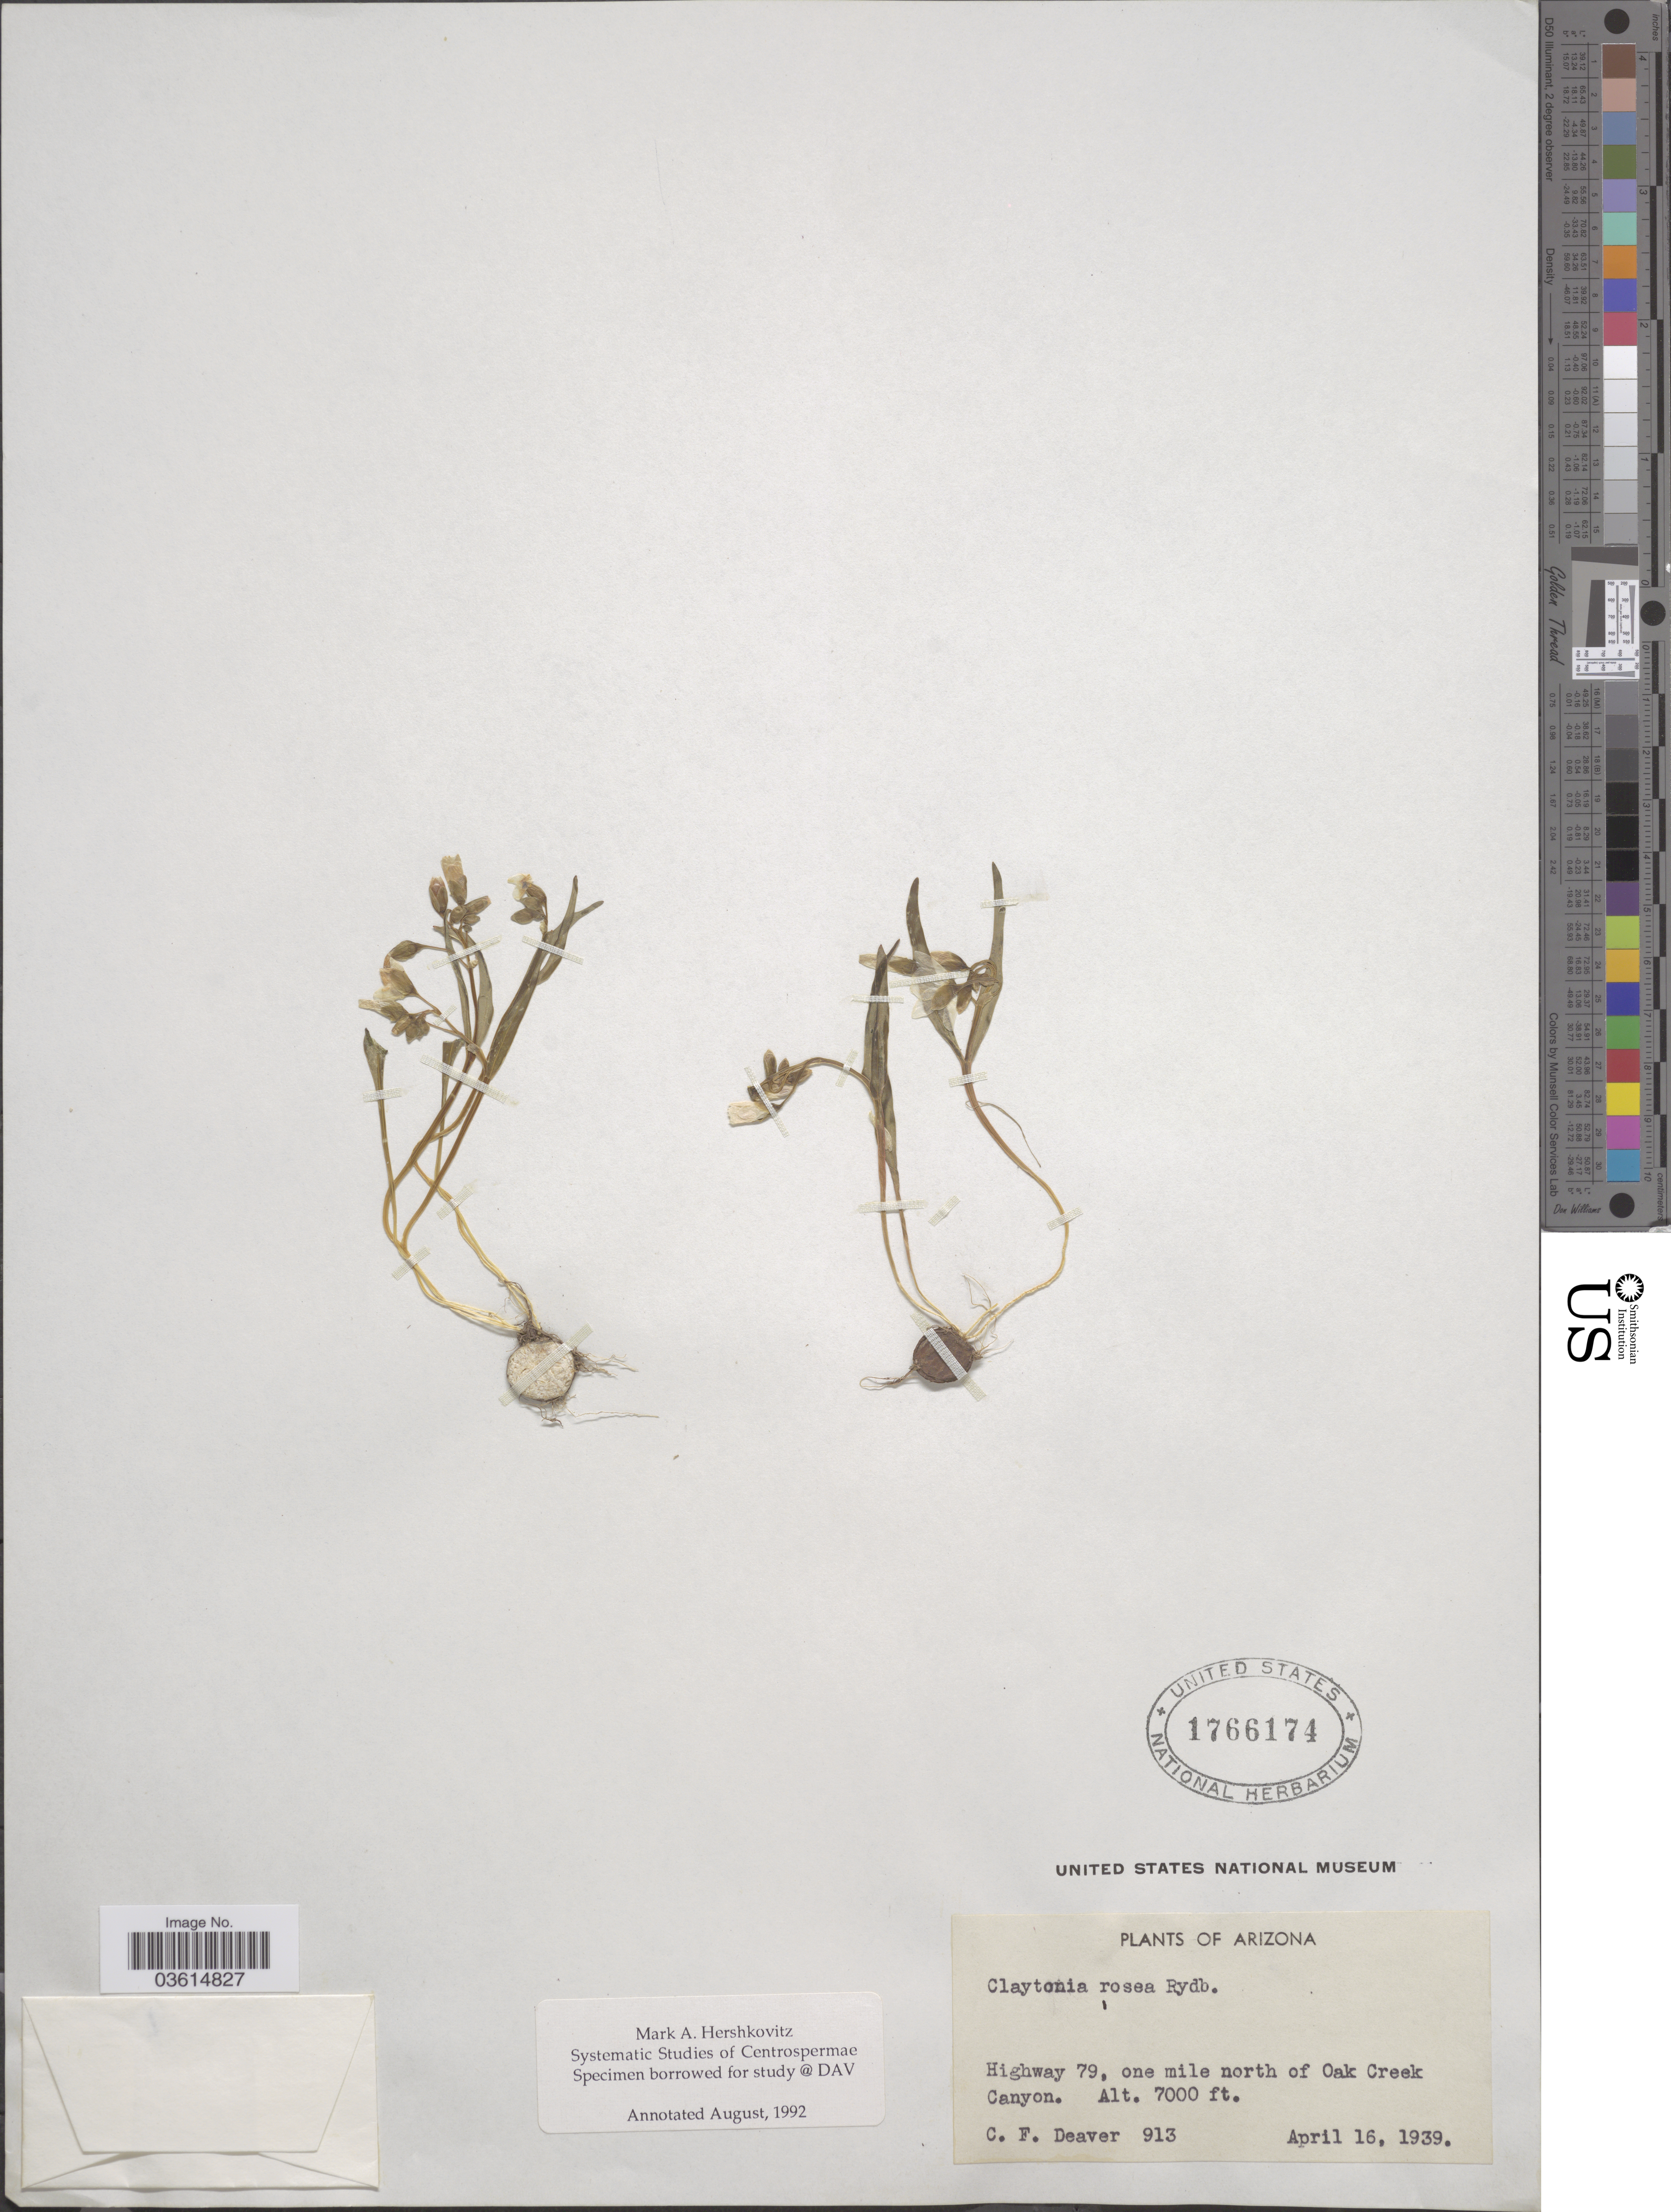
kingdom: Plantae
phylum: Tracheophyta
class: Magnoliopsida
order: Caryophyllales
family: Montiaceae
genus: Claytonia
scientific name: Claytonia rosea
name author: Rydb.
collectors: C. Deaver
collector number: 913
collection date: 1939-04-16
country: United States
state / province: Arizona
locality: Highway 79, one mile north of Oak Creek Canyon.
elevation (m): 2134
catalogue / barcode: US 1766174